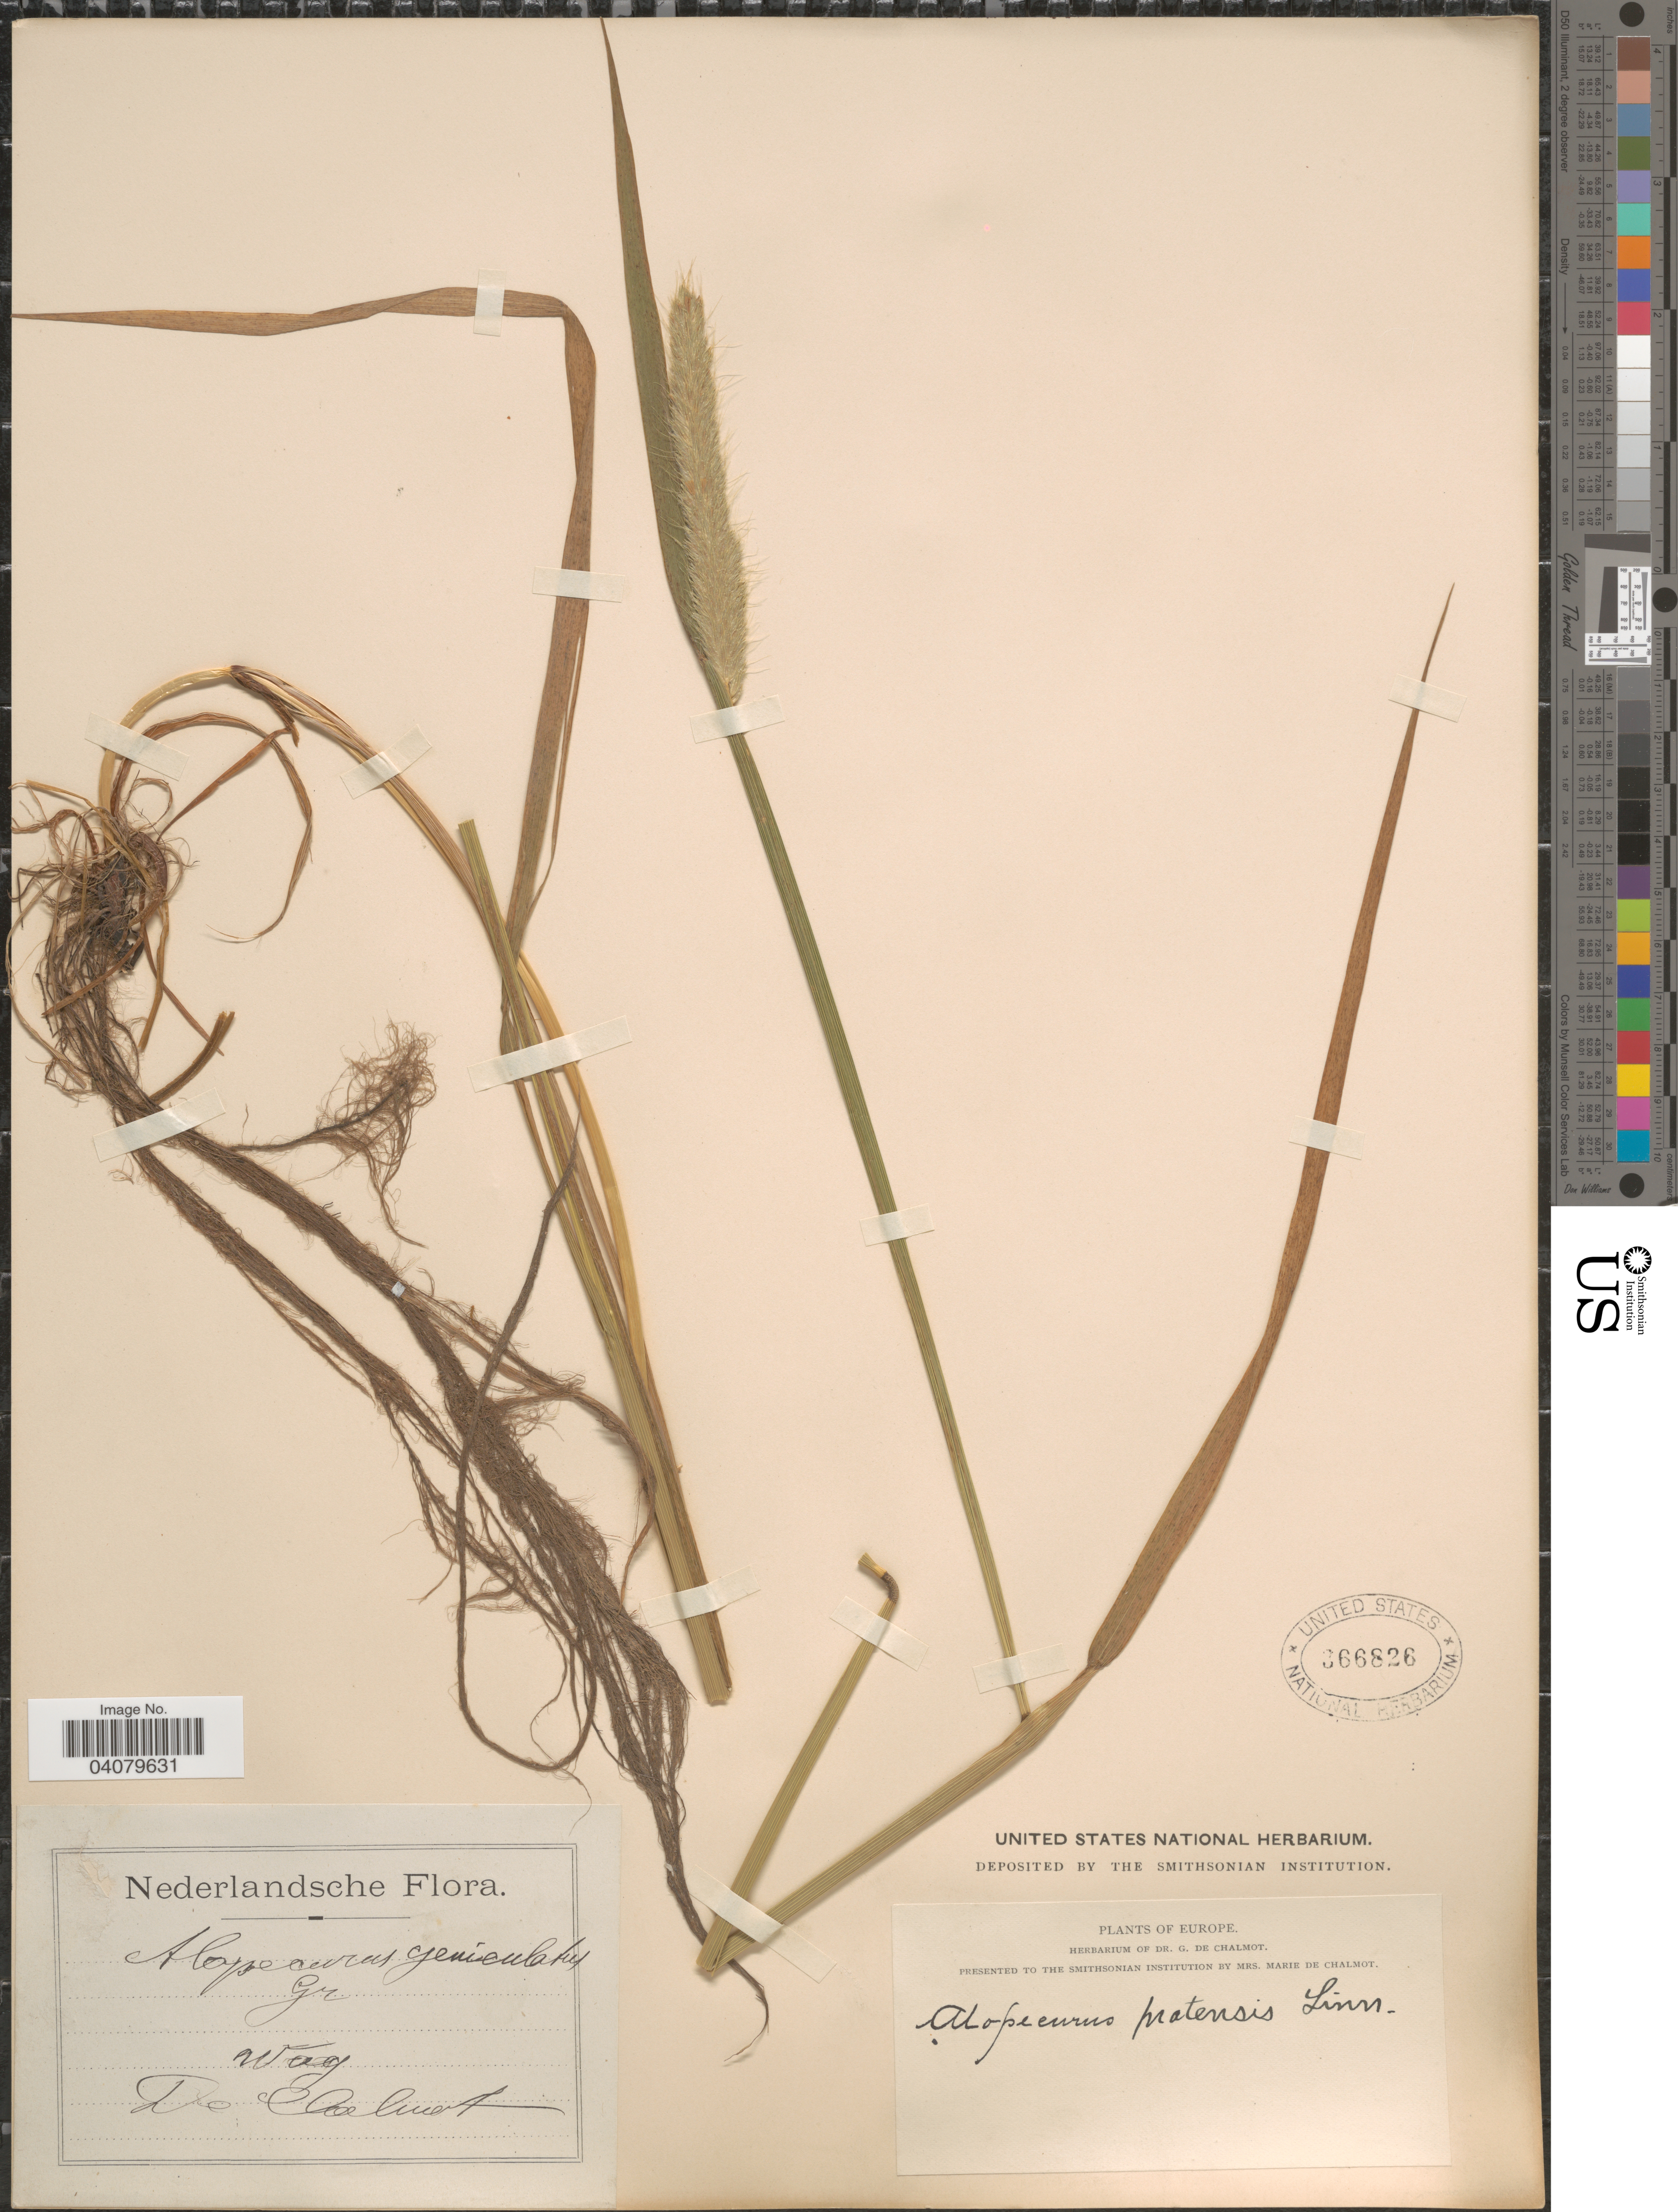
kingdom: Plantae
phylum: Tracheophyta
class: Liliopsida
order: Poales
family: Poaceae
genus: Alopecurus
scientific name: Alopecurus pratensis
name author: L.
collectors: G. de Chalmot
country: Netherlands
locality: Nederlandsche. Wag.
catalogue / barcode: US 366826